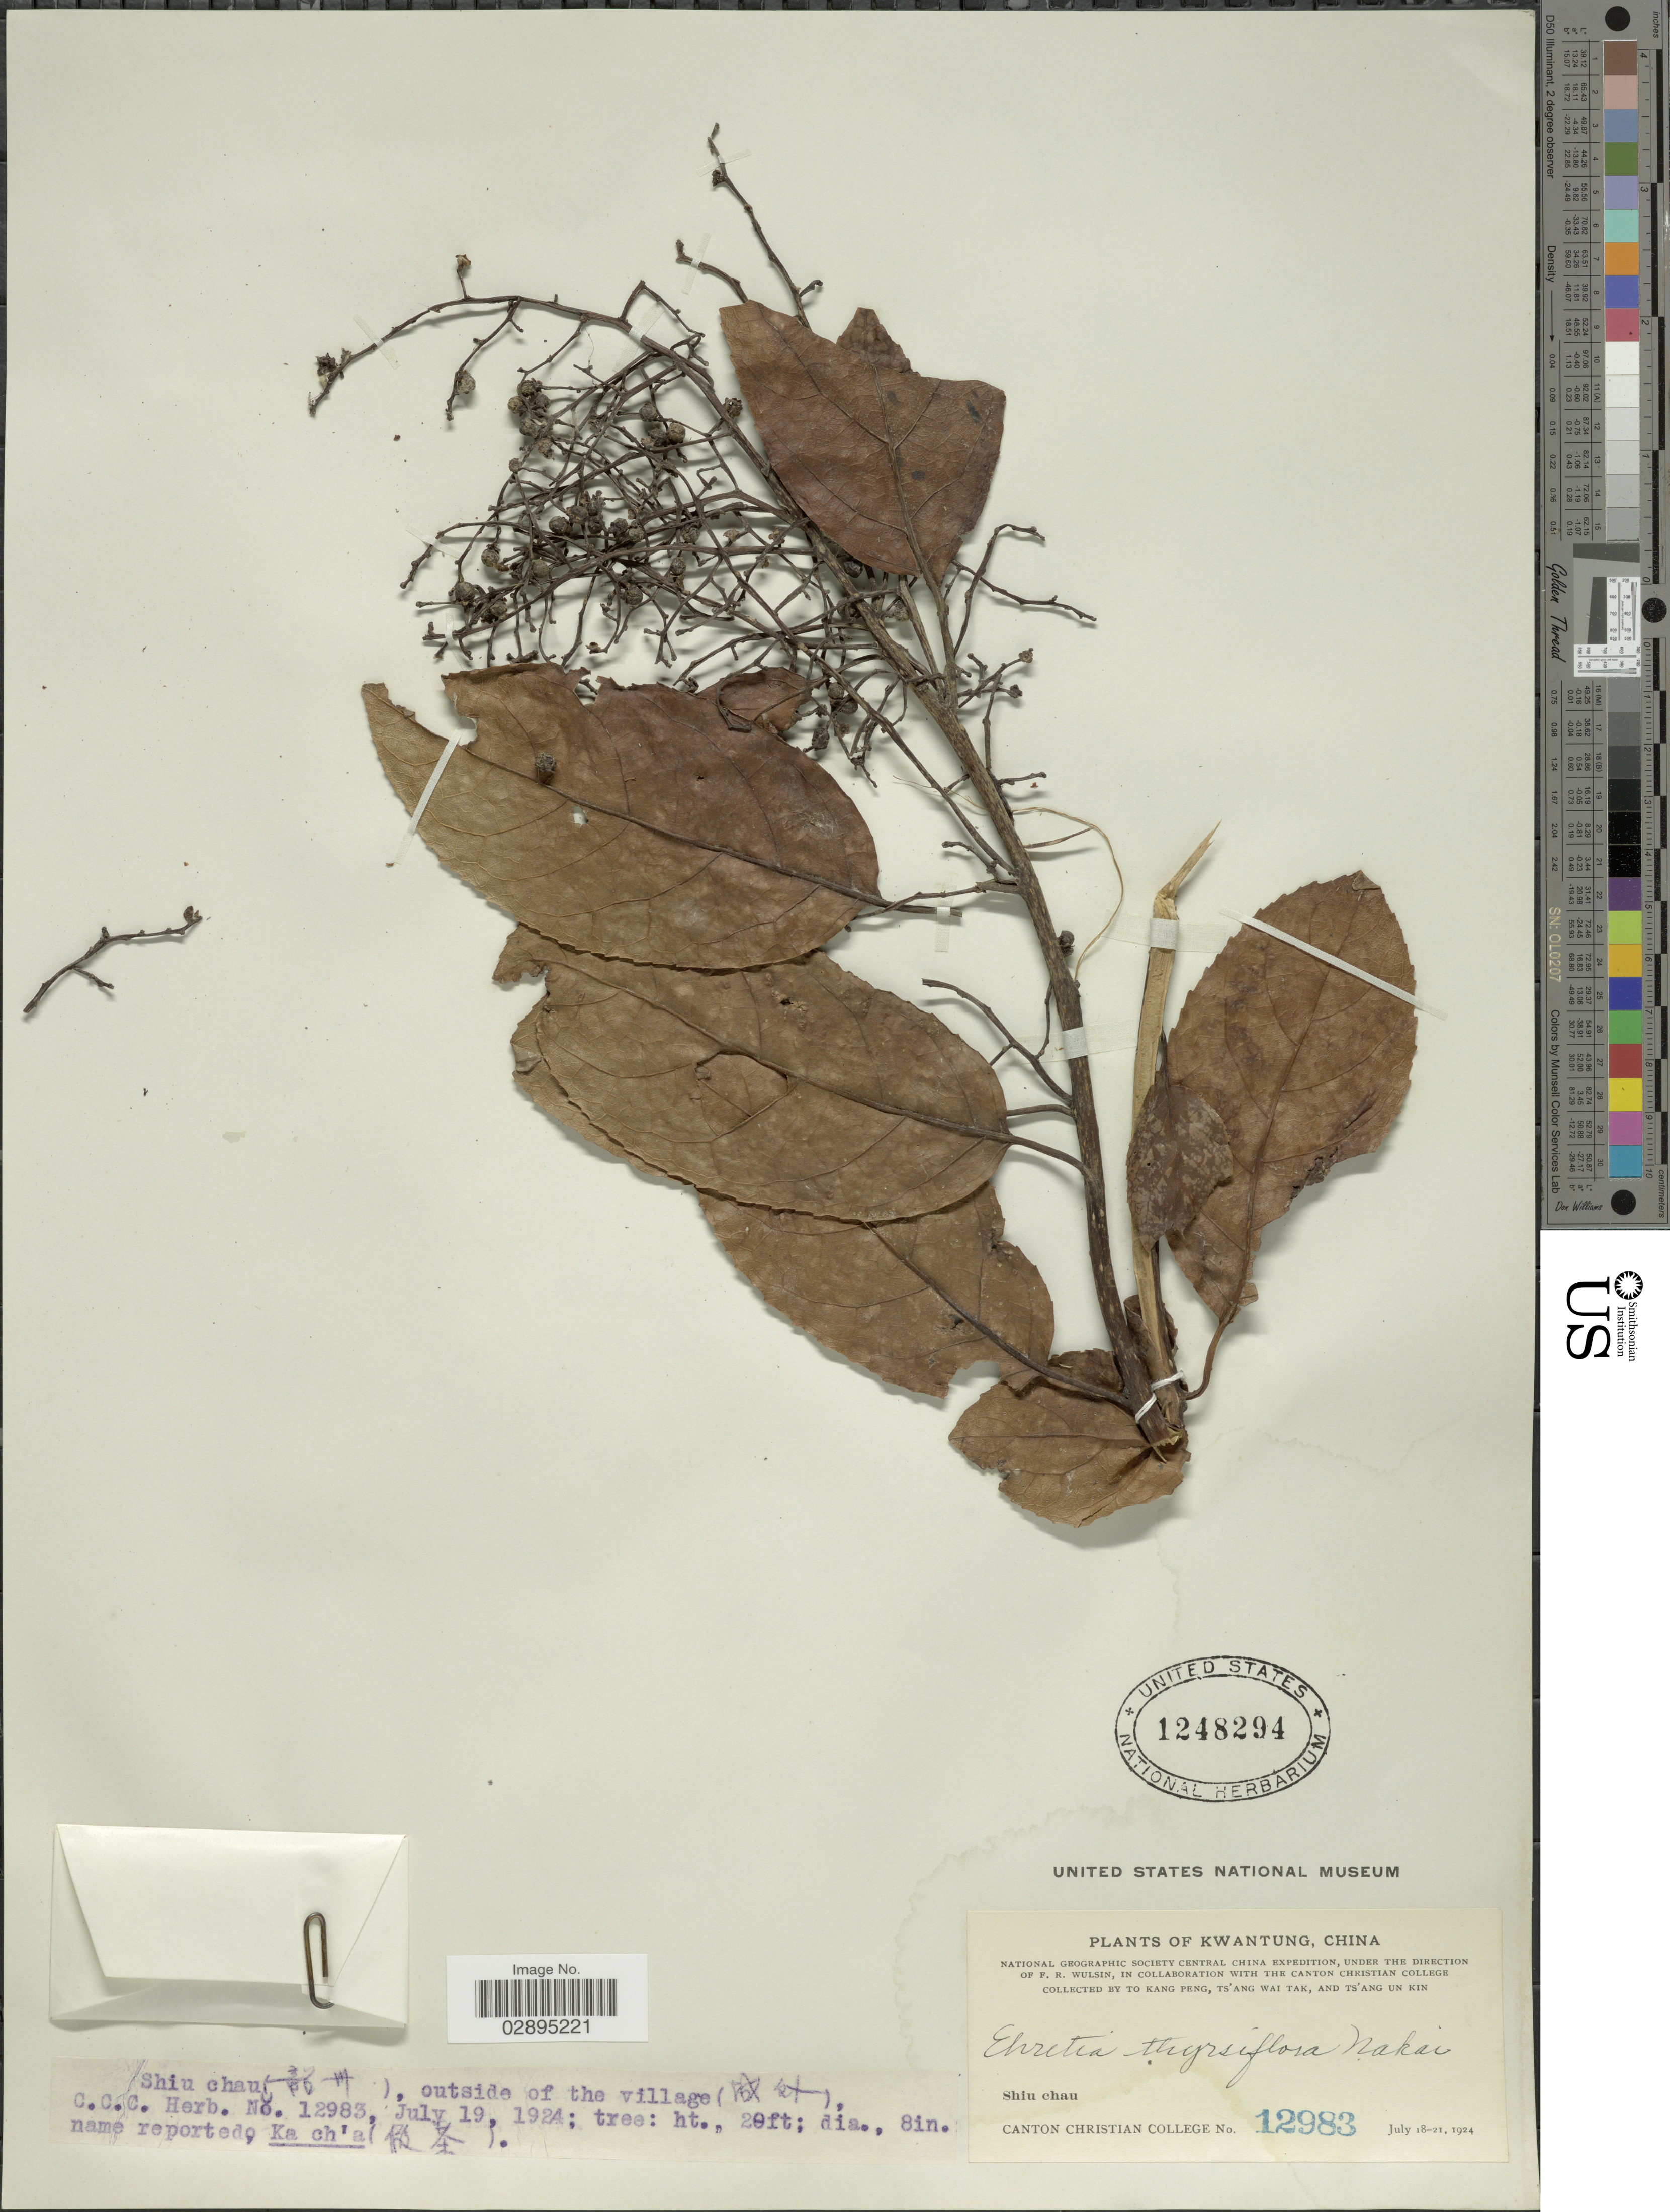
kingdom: Plantae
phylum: Tracheophyta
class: Magnoliopsida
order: Boraginales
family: Ehretiaceae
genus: Ehretia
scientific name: Ehretia acuminata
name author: R. Br.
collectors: T. K. Peng, W. T. Tsang & Ts' Ang Un Kin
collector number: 12983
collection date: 1924-07-19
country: China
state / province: Guangdong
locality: Kwangtung. Shiu chau, outside of the village.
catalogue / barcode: US 1248294